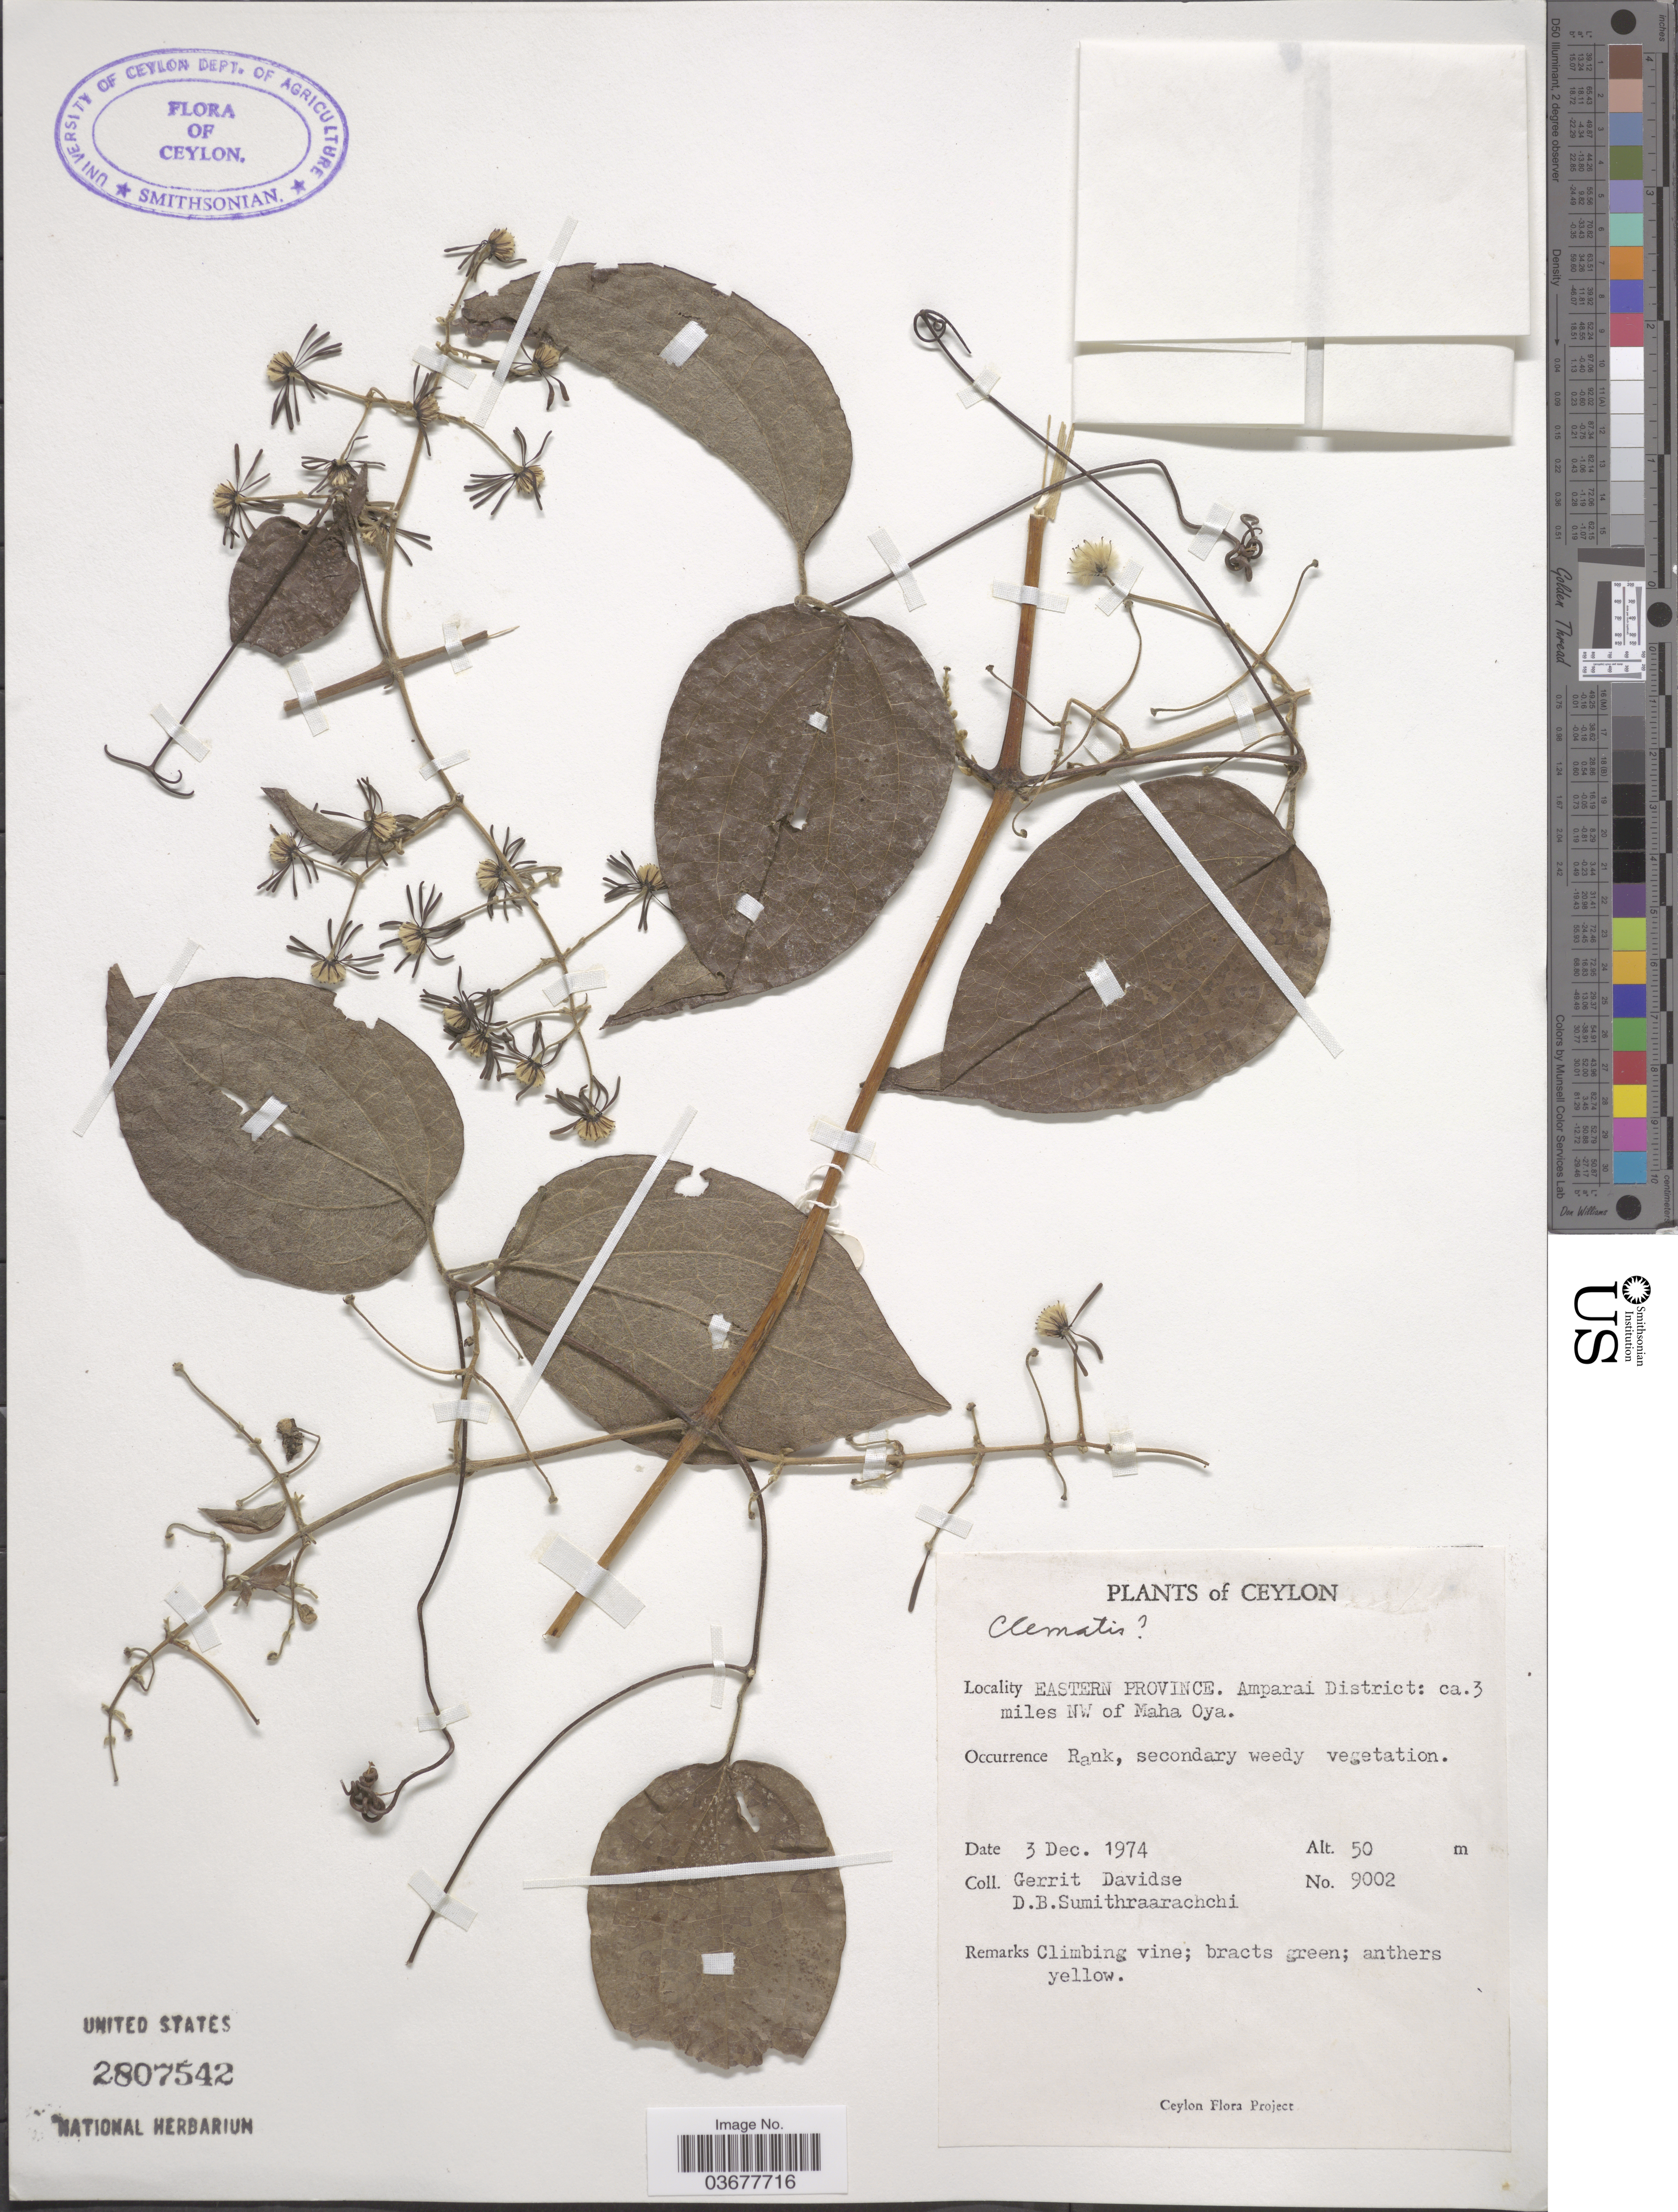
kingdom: Plantae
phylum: Tracheophyta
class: Magnoliopsida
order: Ranunculales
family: Ranunculaceae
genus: Clematis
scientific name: Clematis sp.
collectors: G. Davidse & D. B. Sumithraarachchi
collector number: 9002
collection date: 1974-12-03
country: Sri Lanka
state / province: Eastern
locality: Ceylon. Amparai District: ca. 3 miles NW of Maha Oya.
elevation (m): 50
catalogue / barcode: US 2807542